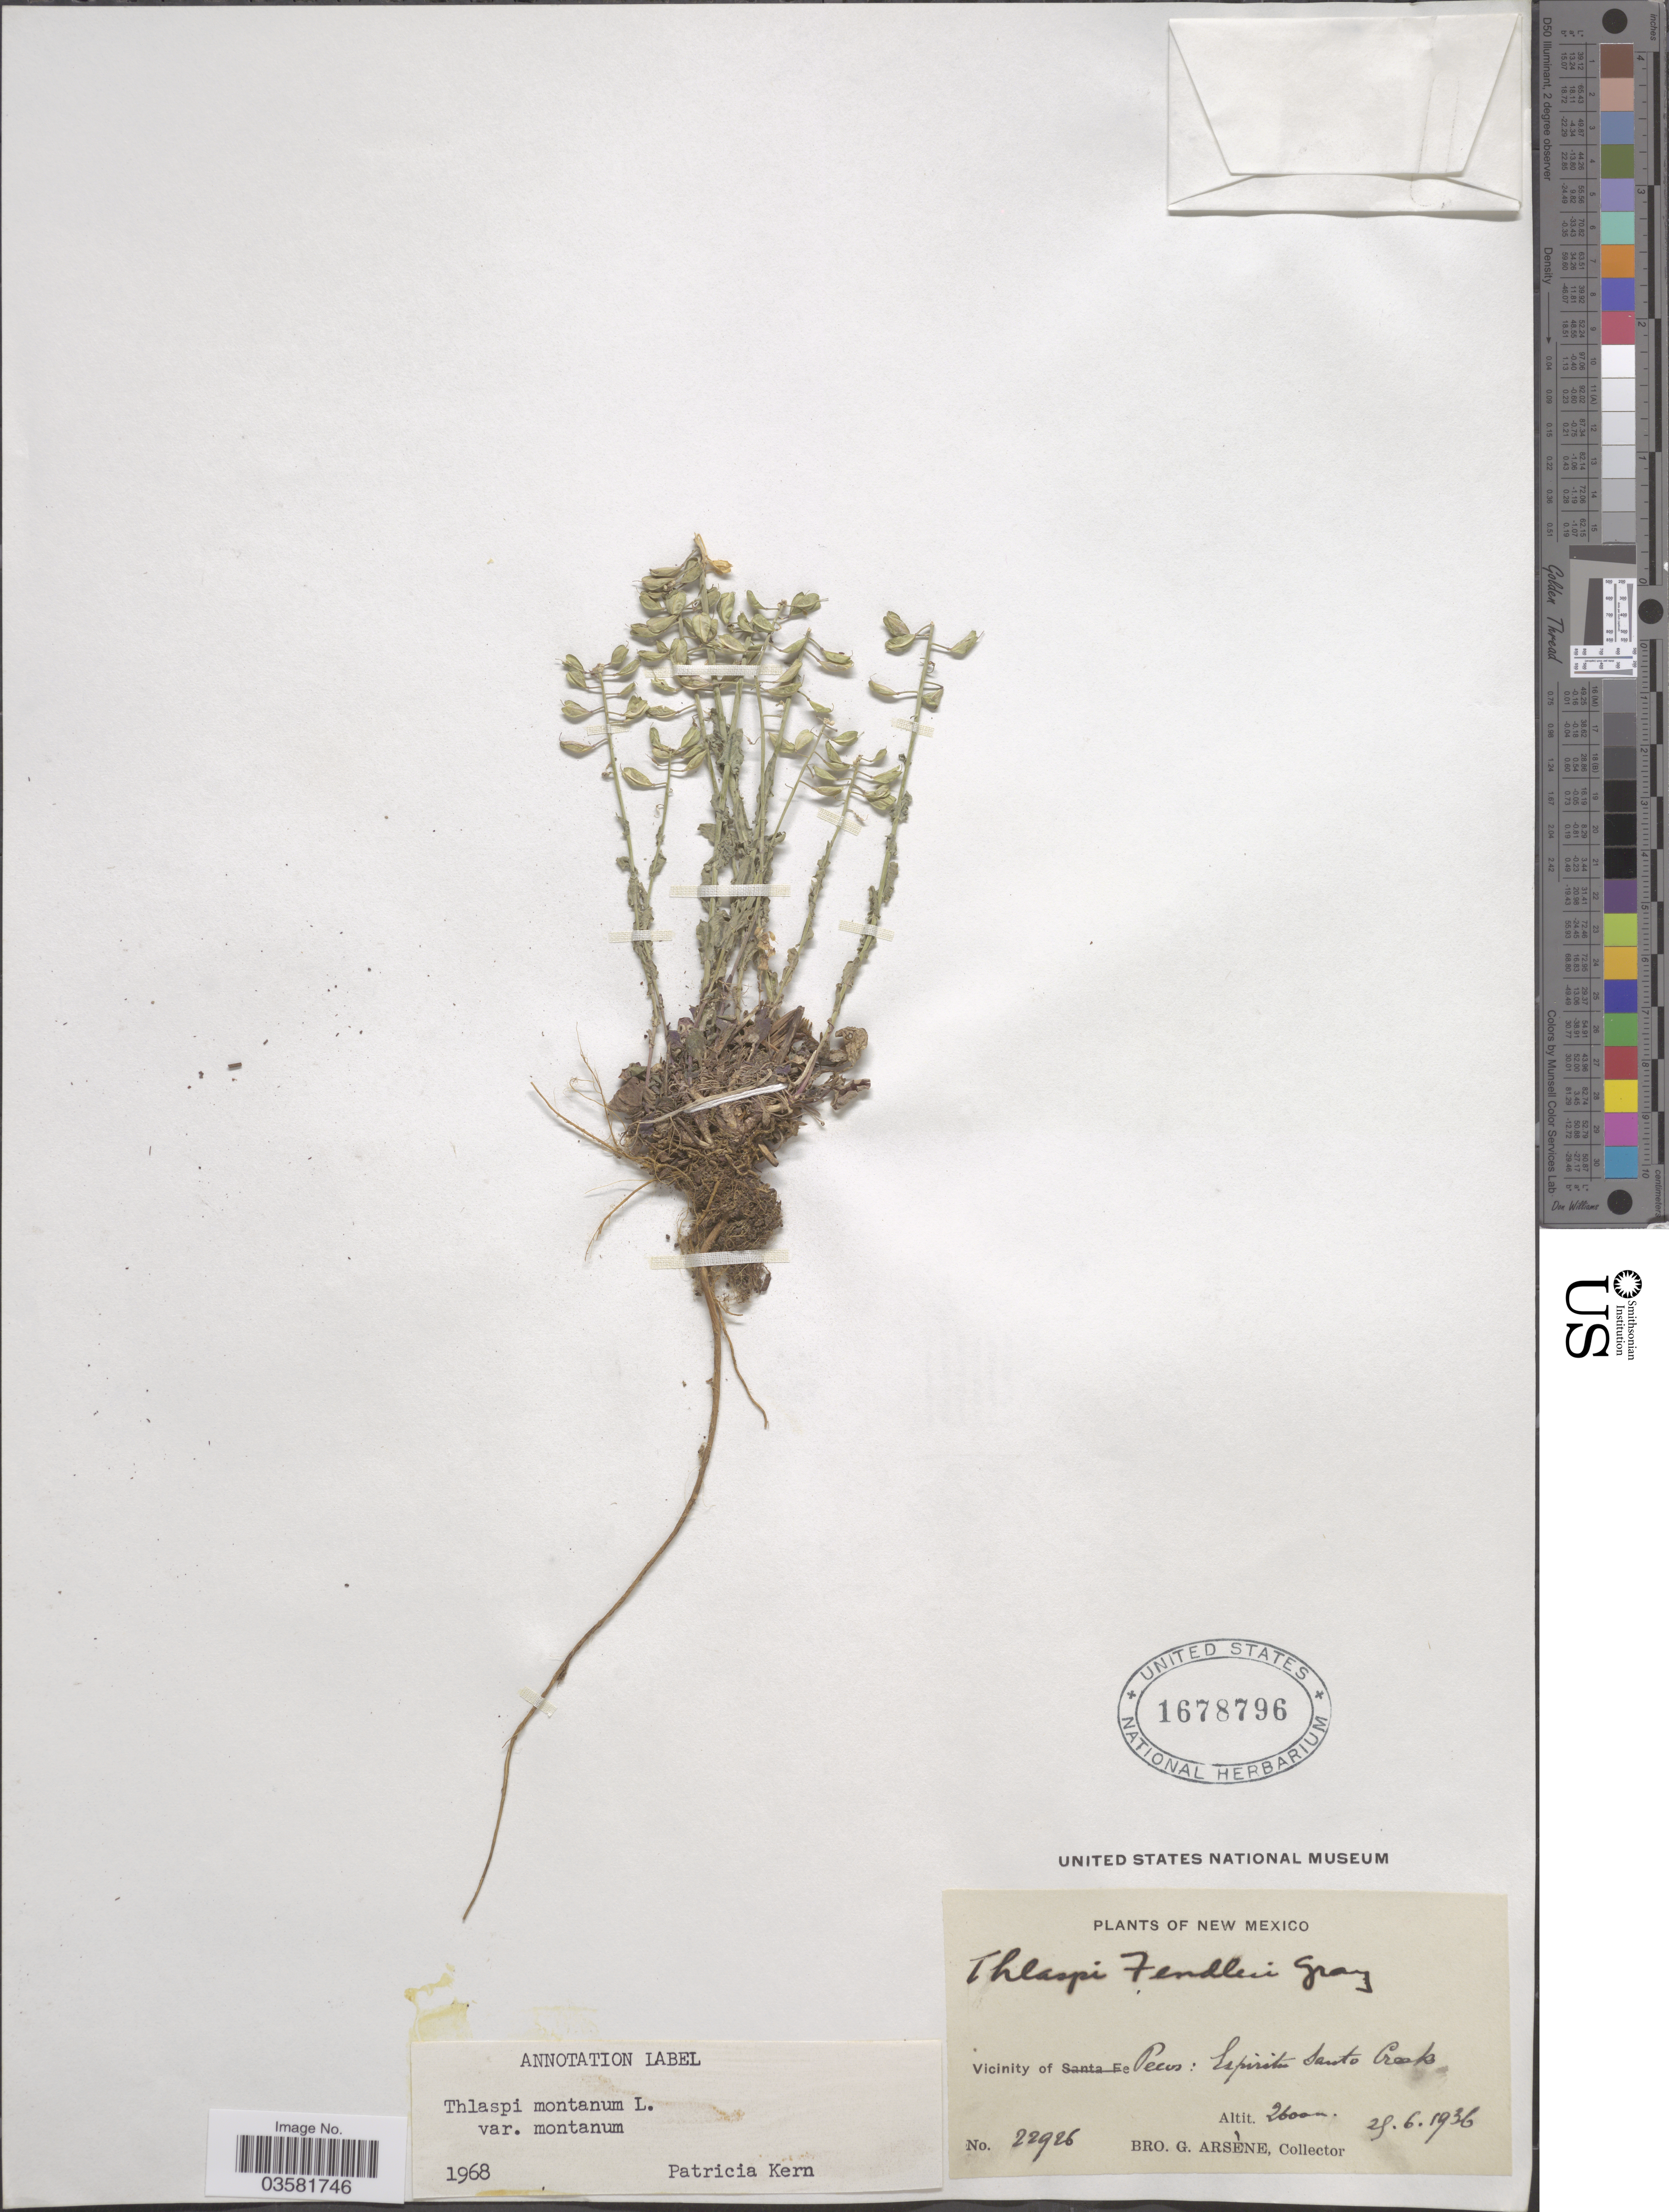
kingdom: Plantae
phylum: Tracheophyta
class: Magnoliopsida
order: Brassicales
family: Brassicaceae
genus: Thlaspi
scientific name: Thlaspi montanum var. montanum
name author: L.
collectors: Bro. G. Arsène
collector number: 22926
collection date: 1936-06-25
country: United States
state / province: New Mexico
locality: Vicinity of Pecos: Espiritu Santo Creek.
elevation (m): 2600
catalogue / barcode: US 1678796